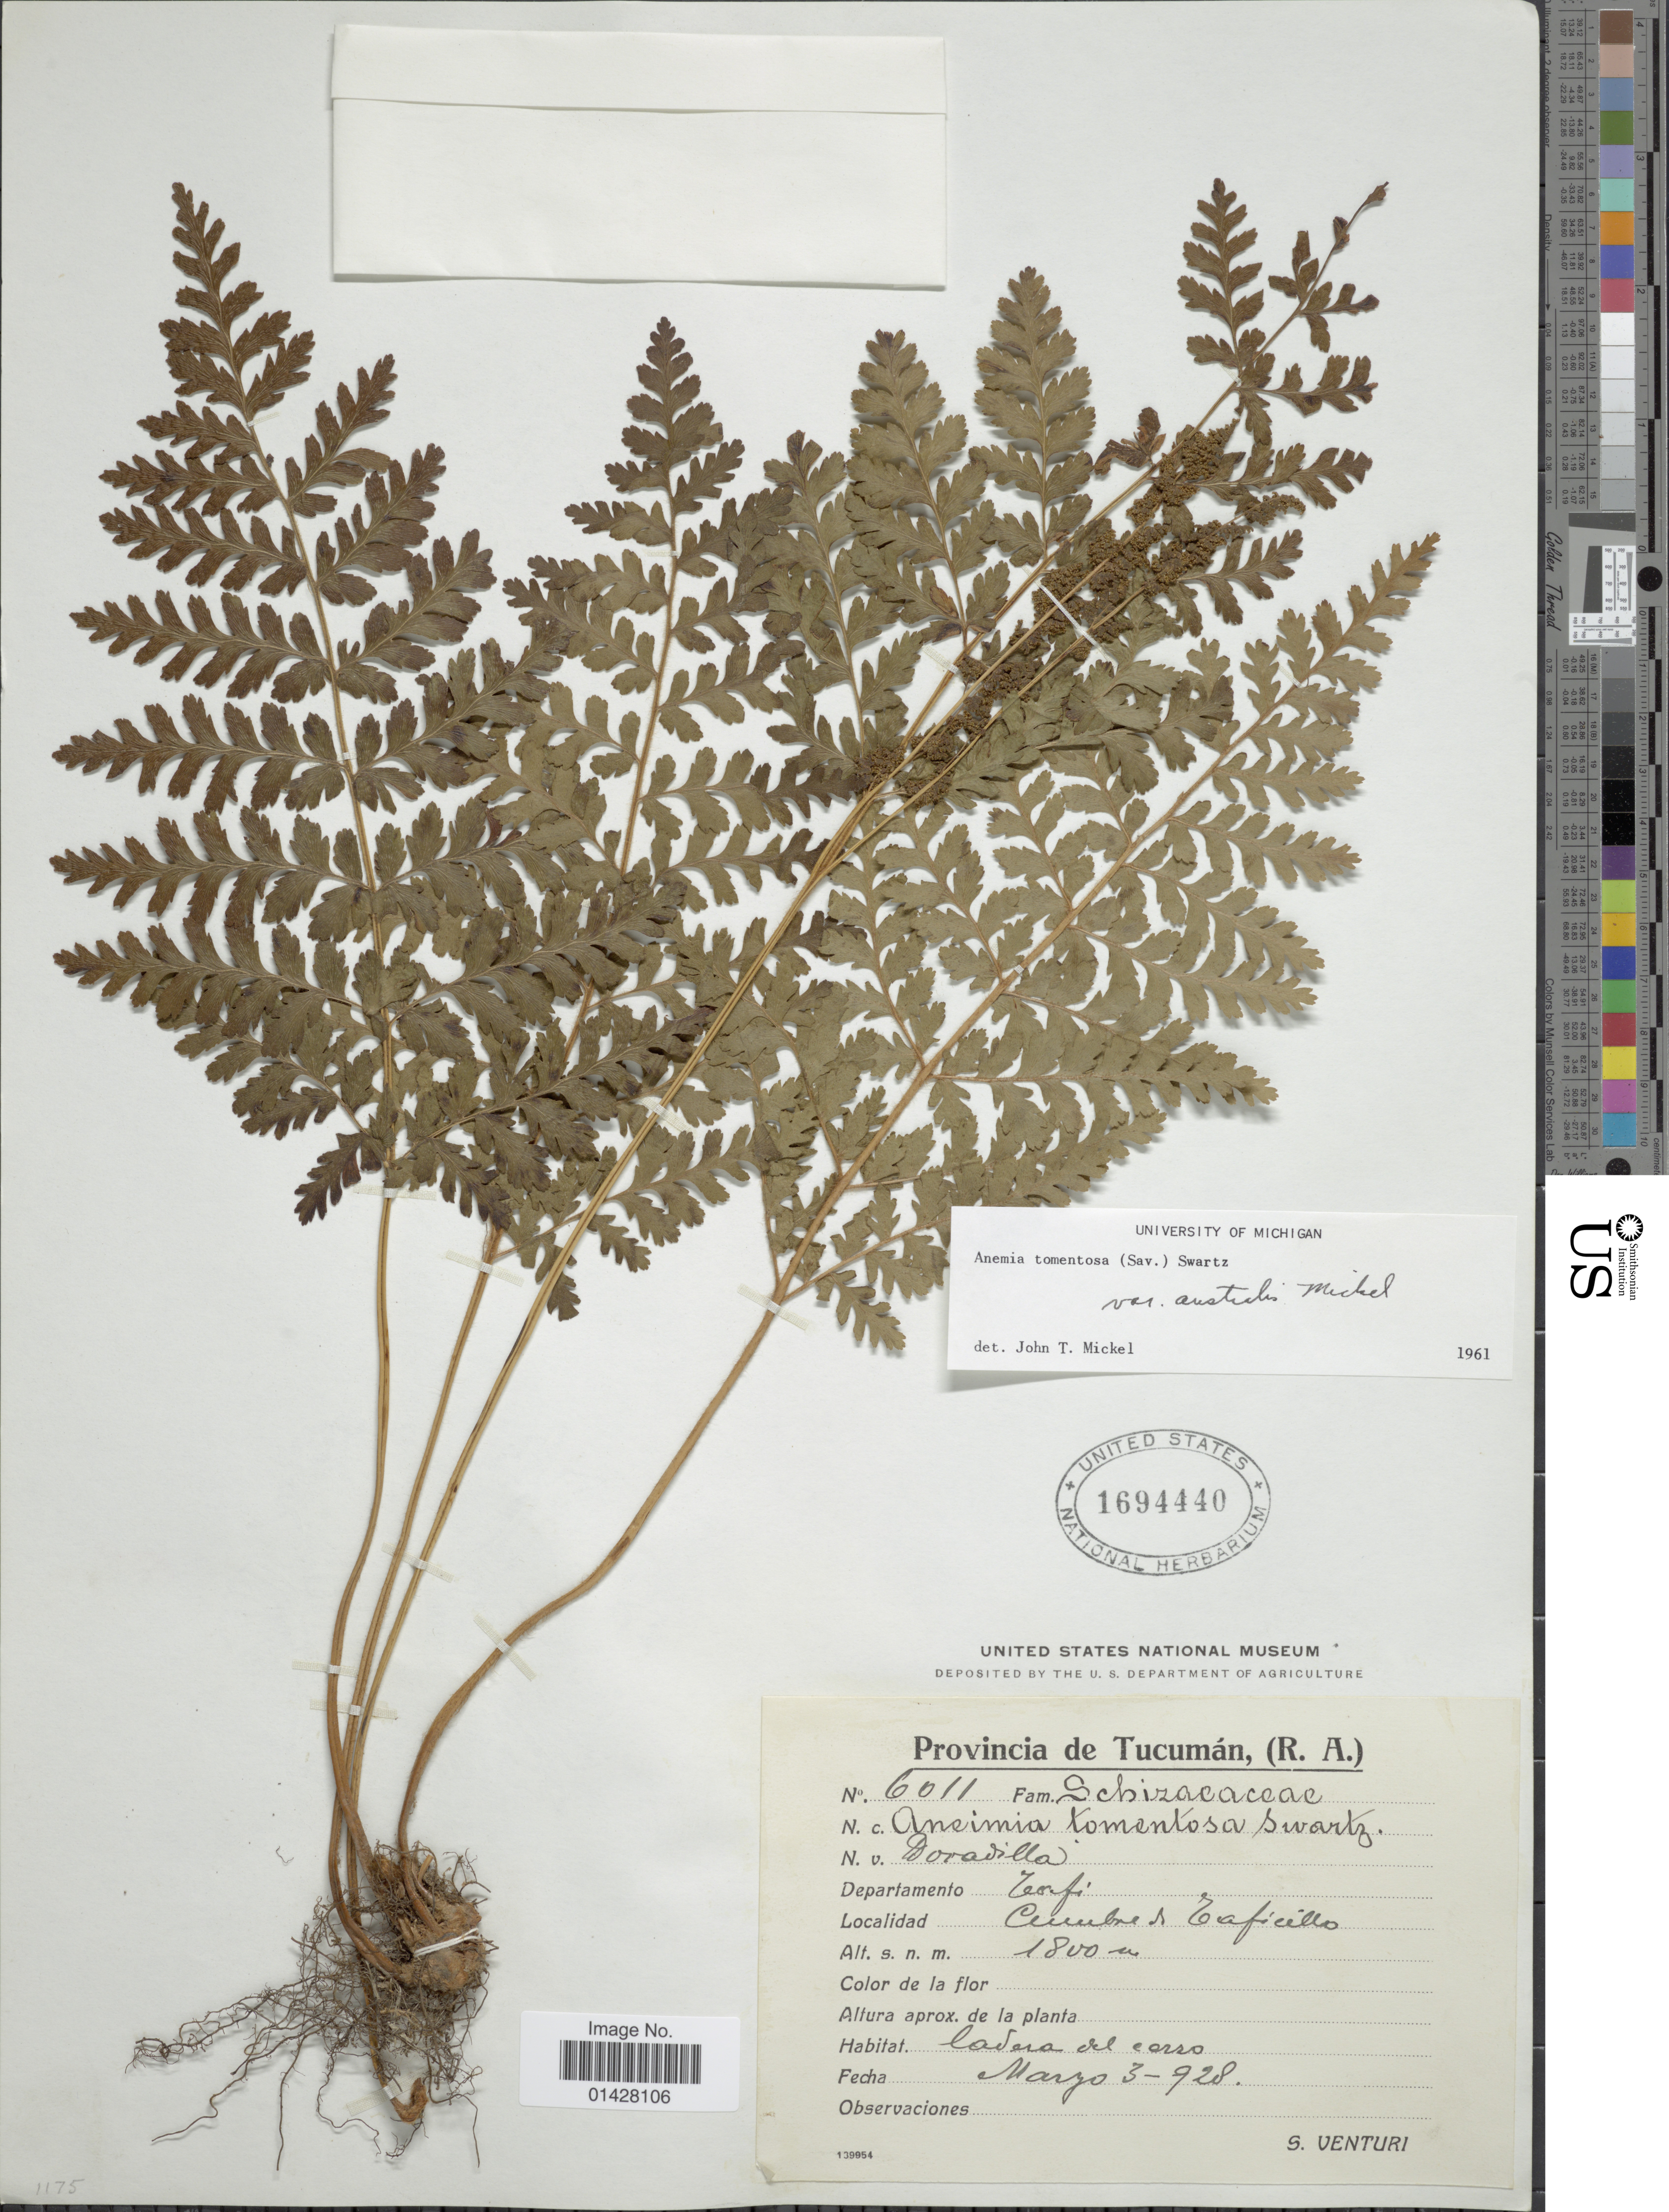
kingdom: Plantae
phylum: Tracheophyta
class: Polypodiopsida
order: Schizaeales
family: Anemiaceae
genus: Anemia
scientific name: Anemia tomentosa var. tomentosa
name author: (Sav.) Sw.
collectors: S. Venturi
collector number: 6011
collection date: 1928-03-03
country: Argentina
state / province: Tucuman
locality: Provincia de Tucumán, (R.A.). Departamento Tafi. Cumbre de Taficello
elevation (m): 1800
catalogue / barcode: US 1694440